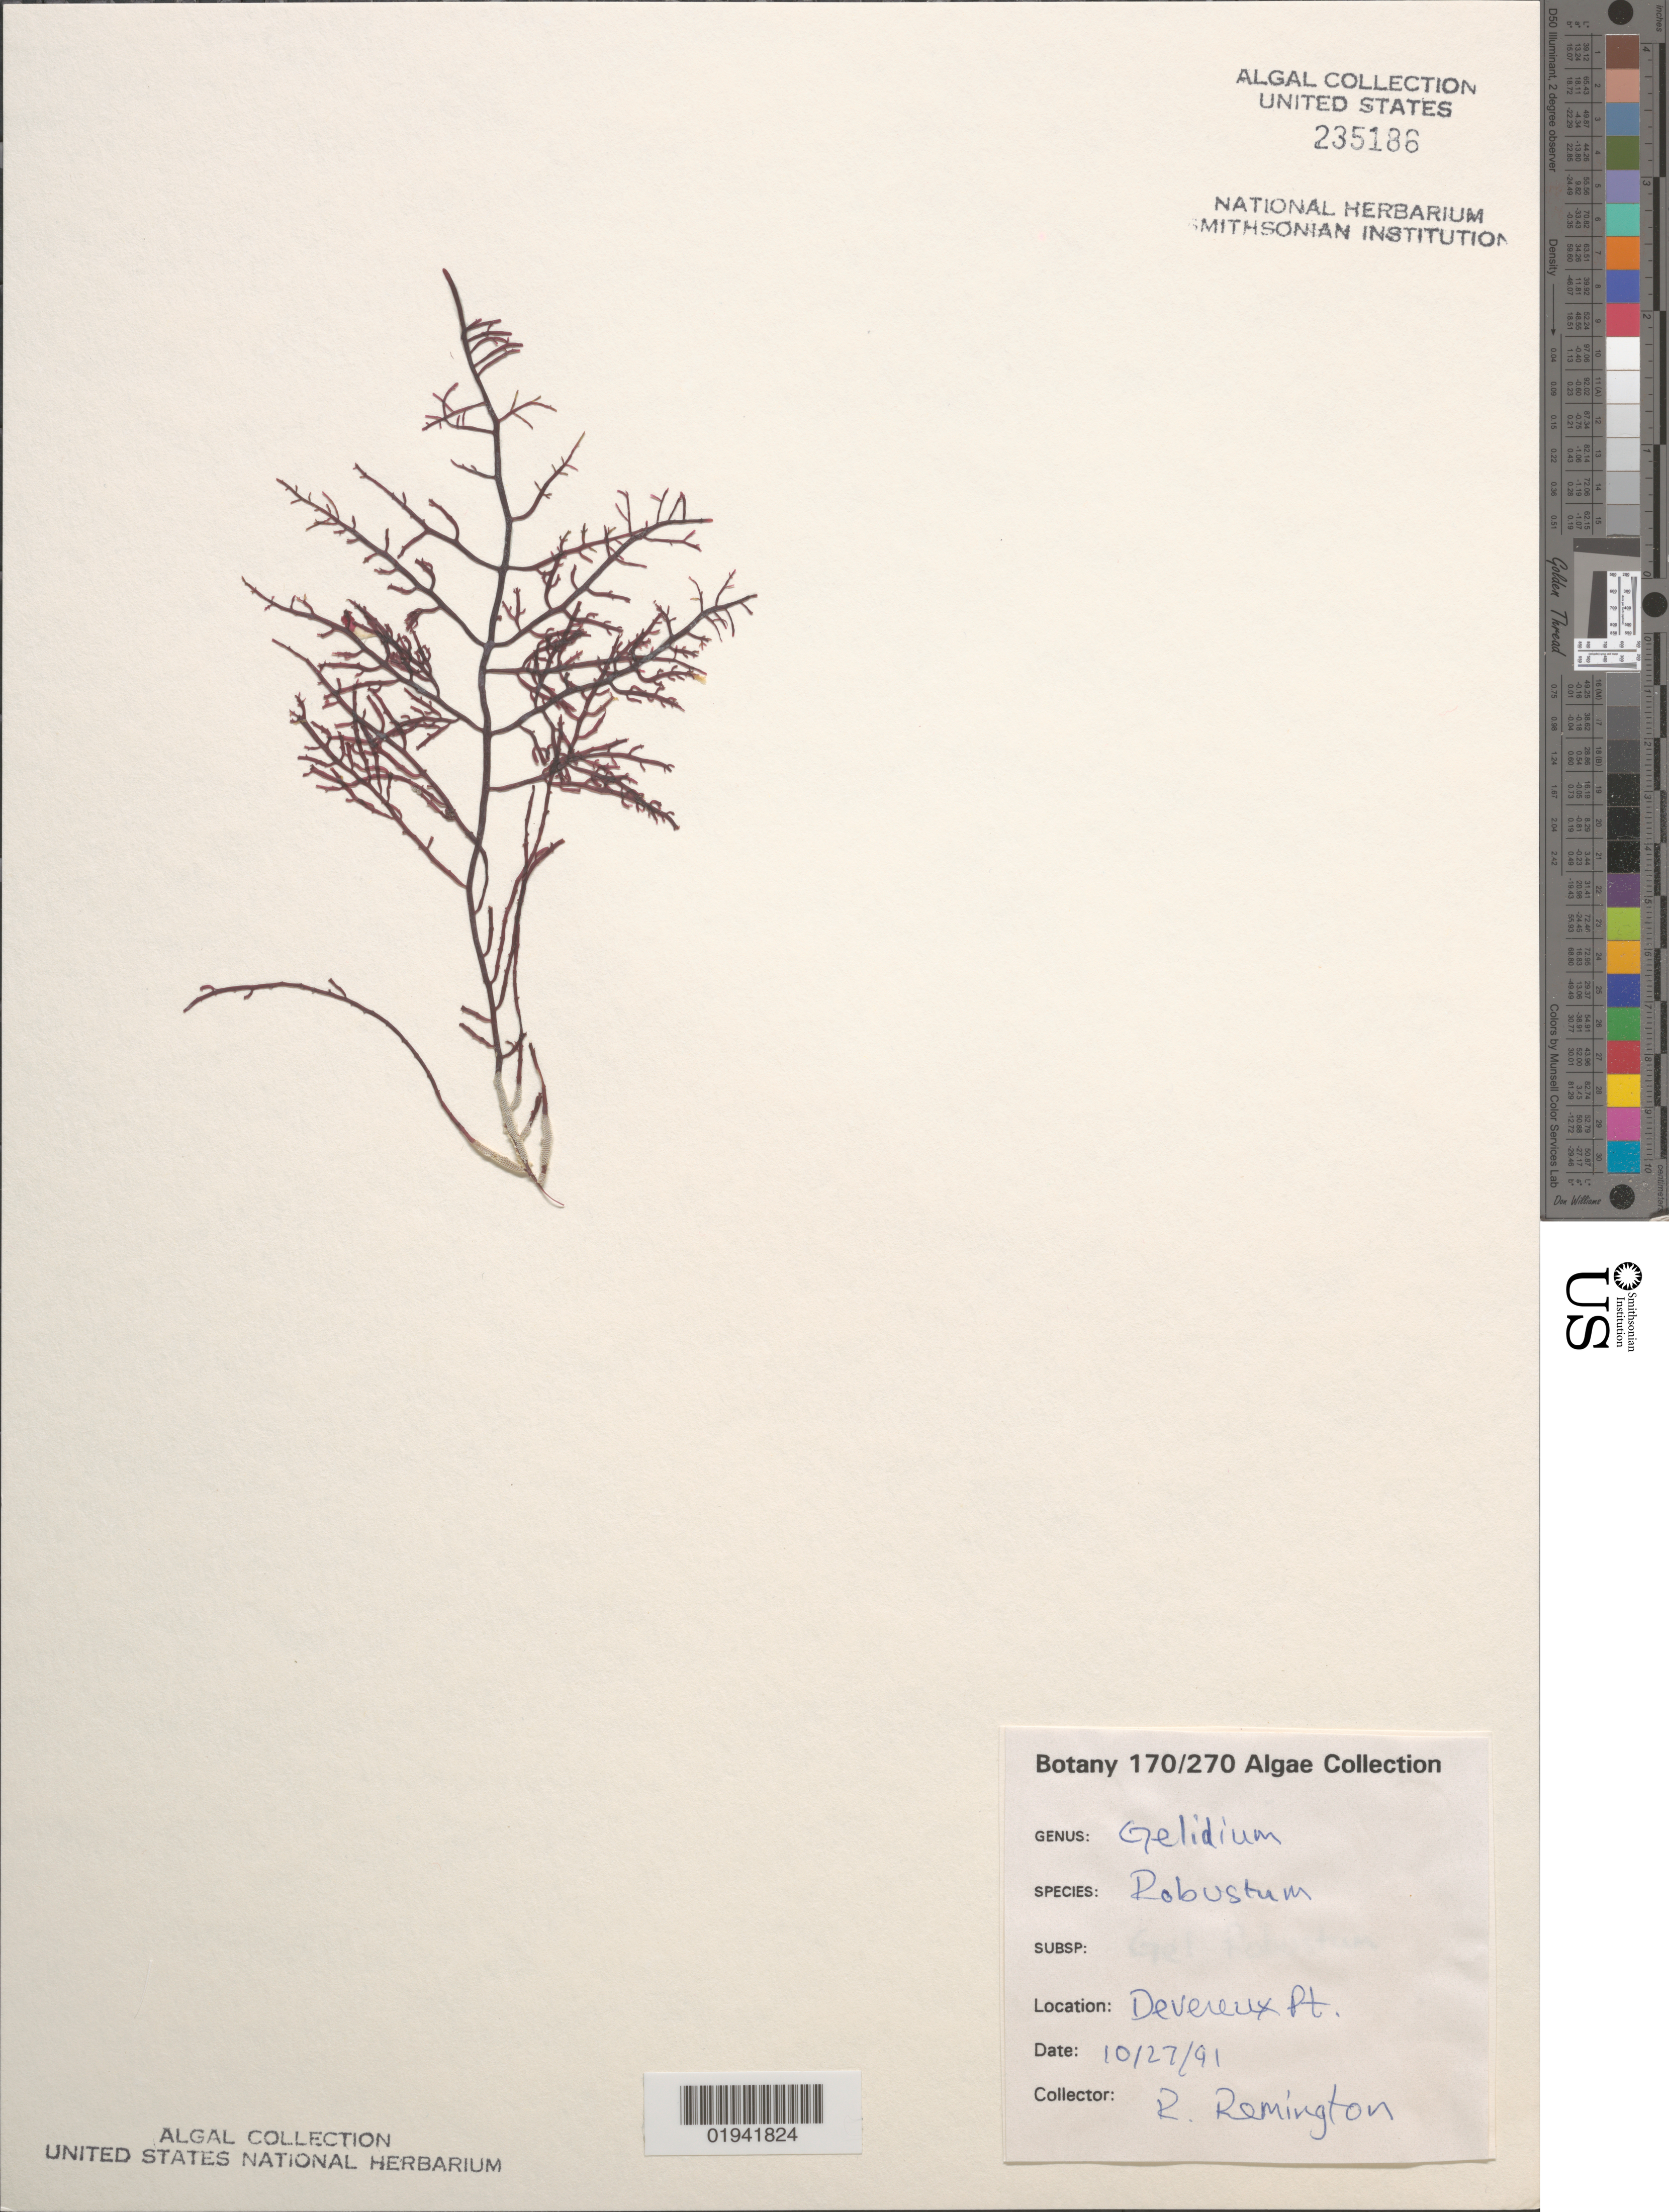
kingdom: Plantae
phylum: Rhodophyta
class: Florideophyceae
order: Gelidiales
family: Gelidiaceae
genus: Gelidium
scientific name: Gelidium robustum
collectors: R. Remington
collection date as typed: Transcribed d/m/y: 27/10/91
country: United States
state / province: California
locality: Devereux Pt.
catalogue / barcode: US 235186